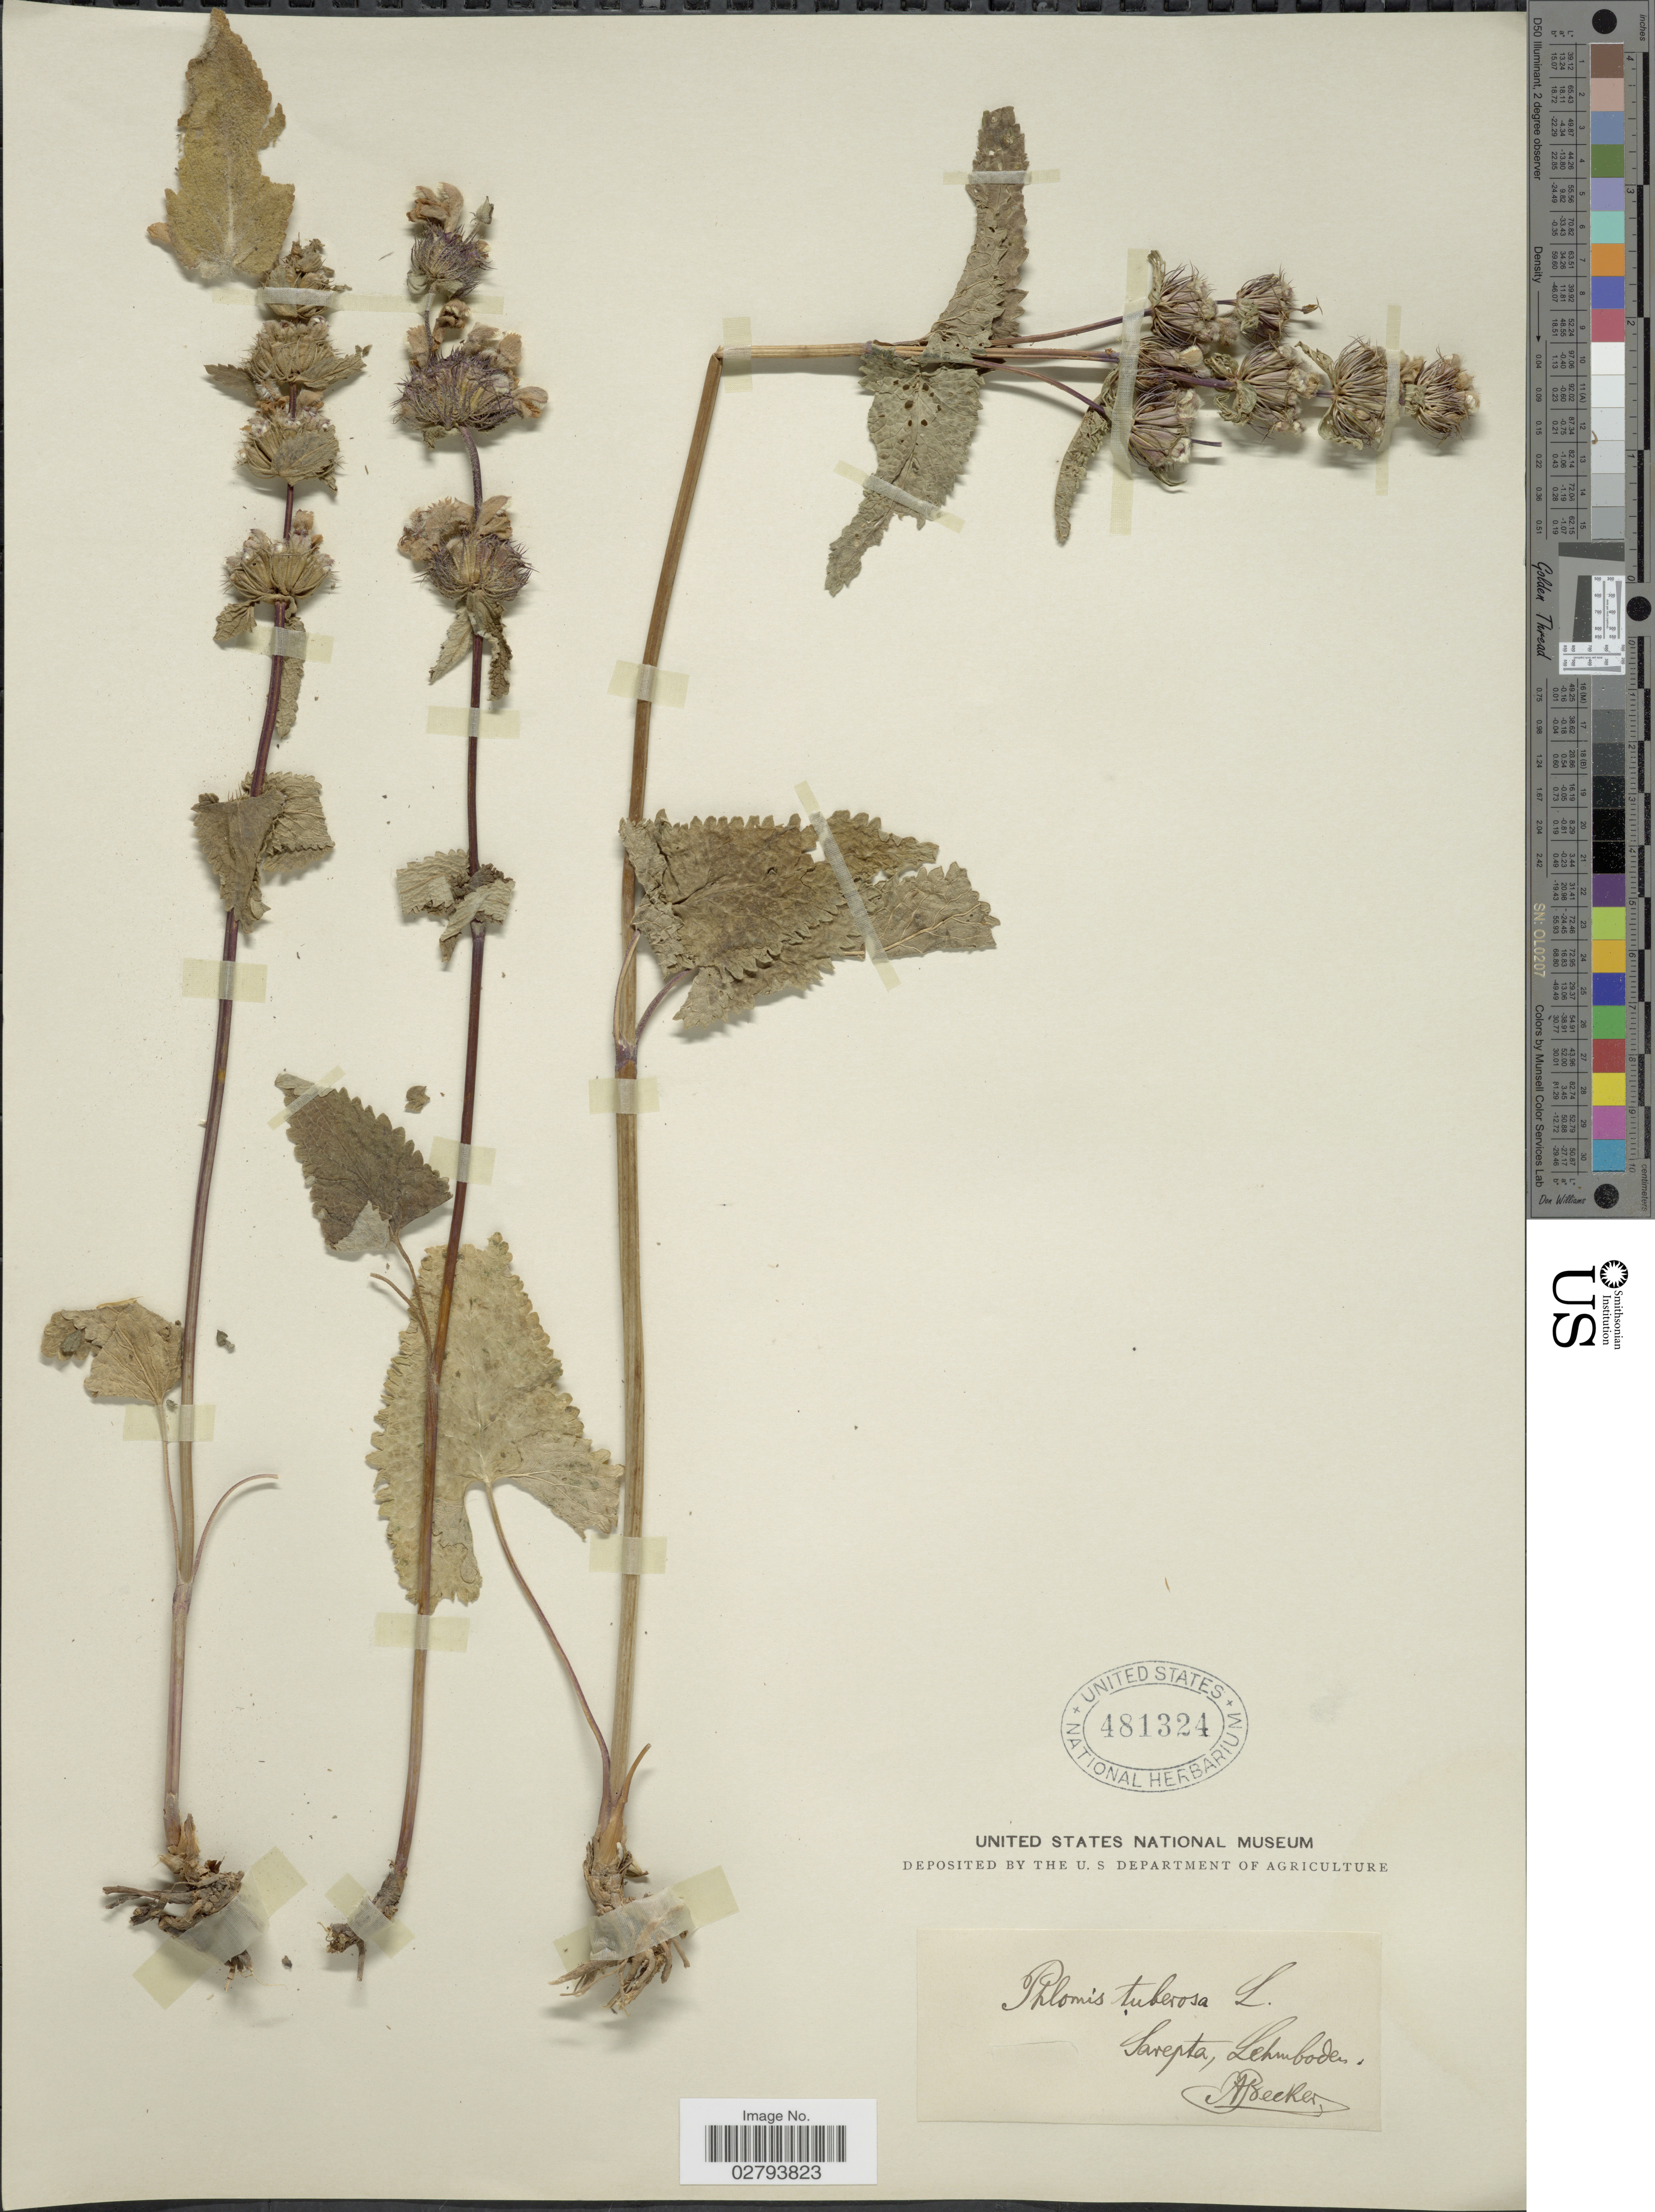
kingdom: Plantae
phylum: Tracheophyta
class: Magnoliopsida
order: Lamiales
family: Lamiaceae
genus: Phlomoides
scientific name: Phlomoides tuberosa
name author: (L.) Moench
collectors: A. Becker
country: Russian Federation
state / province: Volgograd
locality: Sarepta, Lehmboden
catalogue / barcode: US 481324